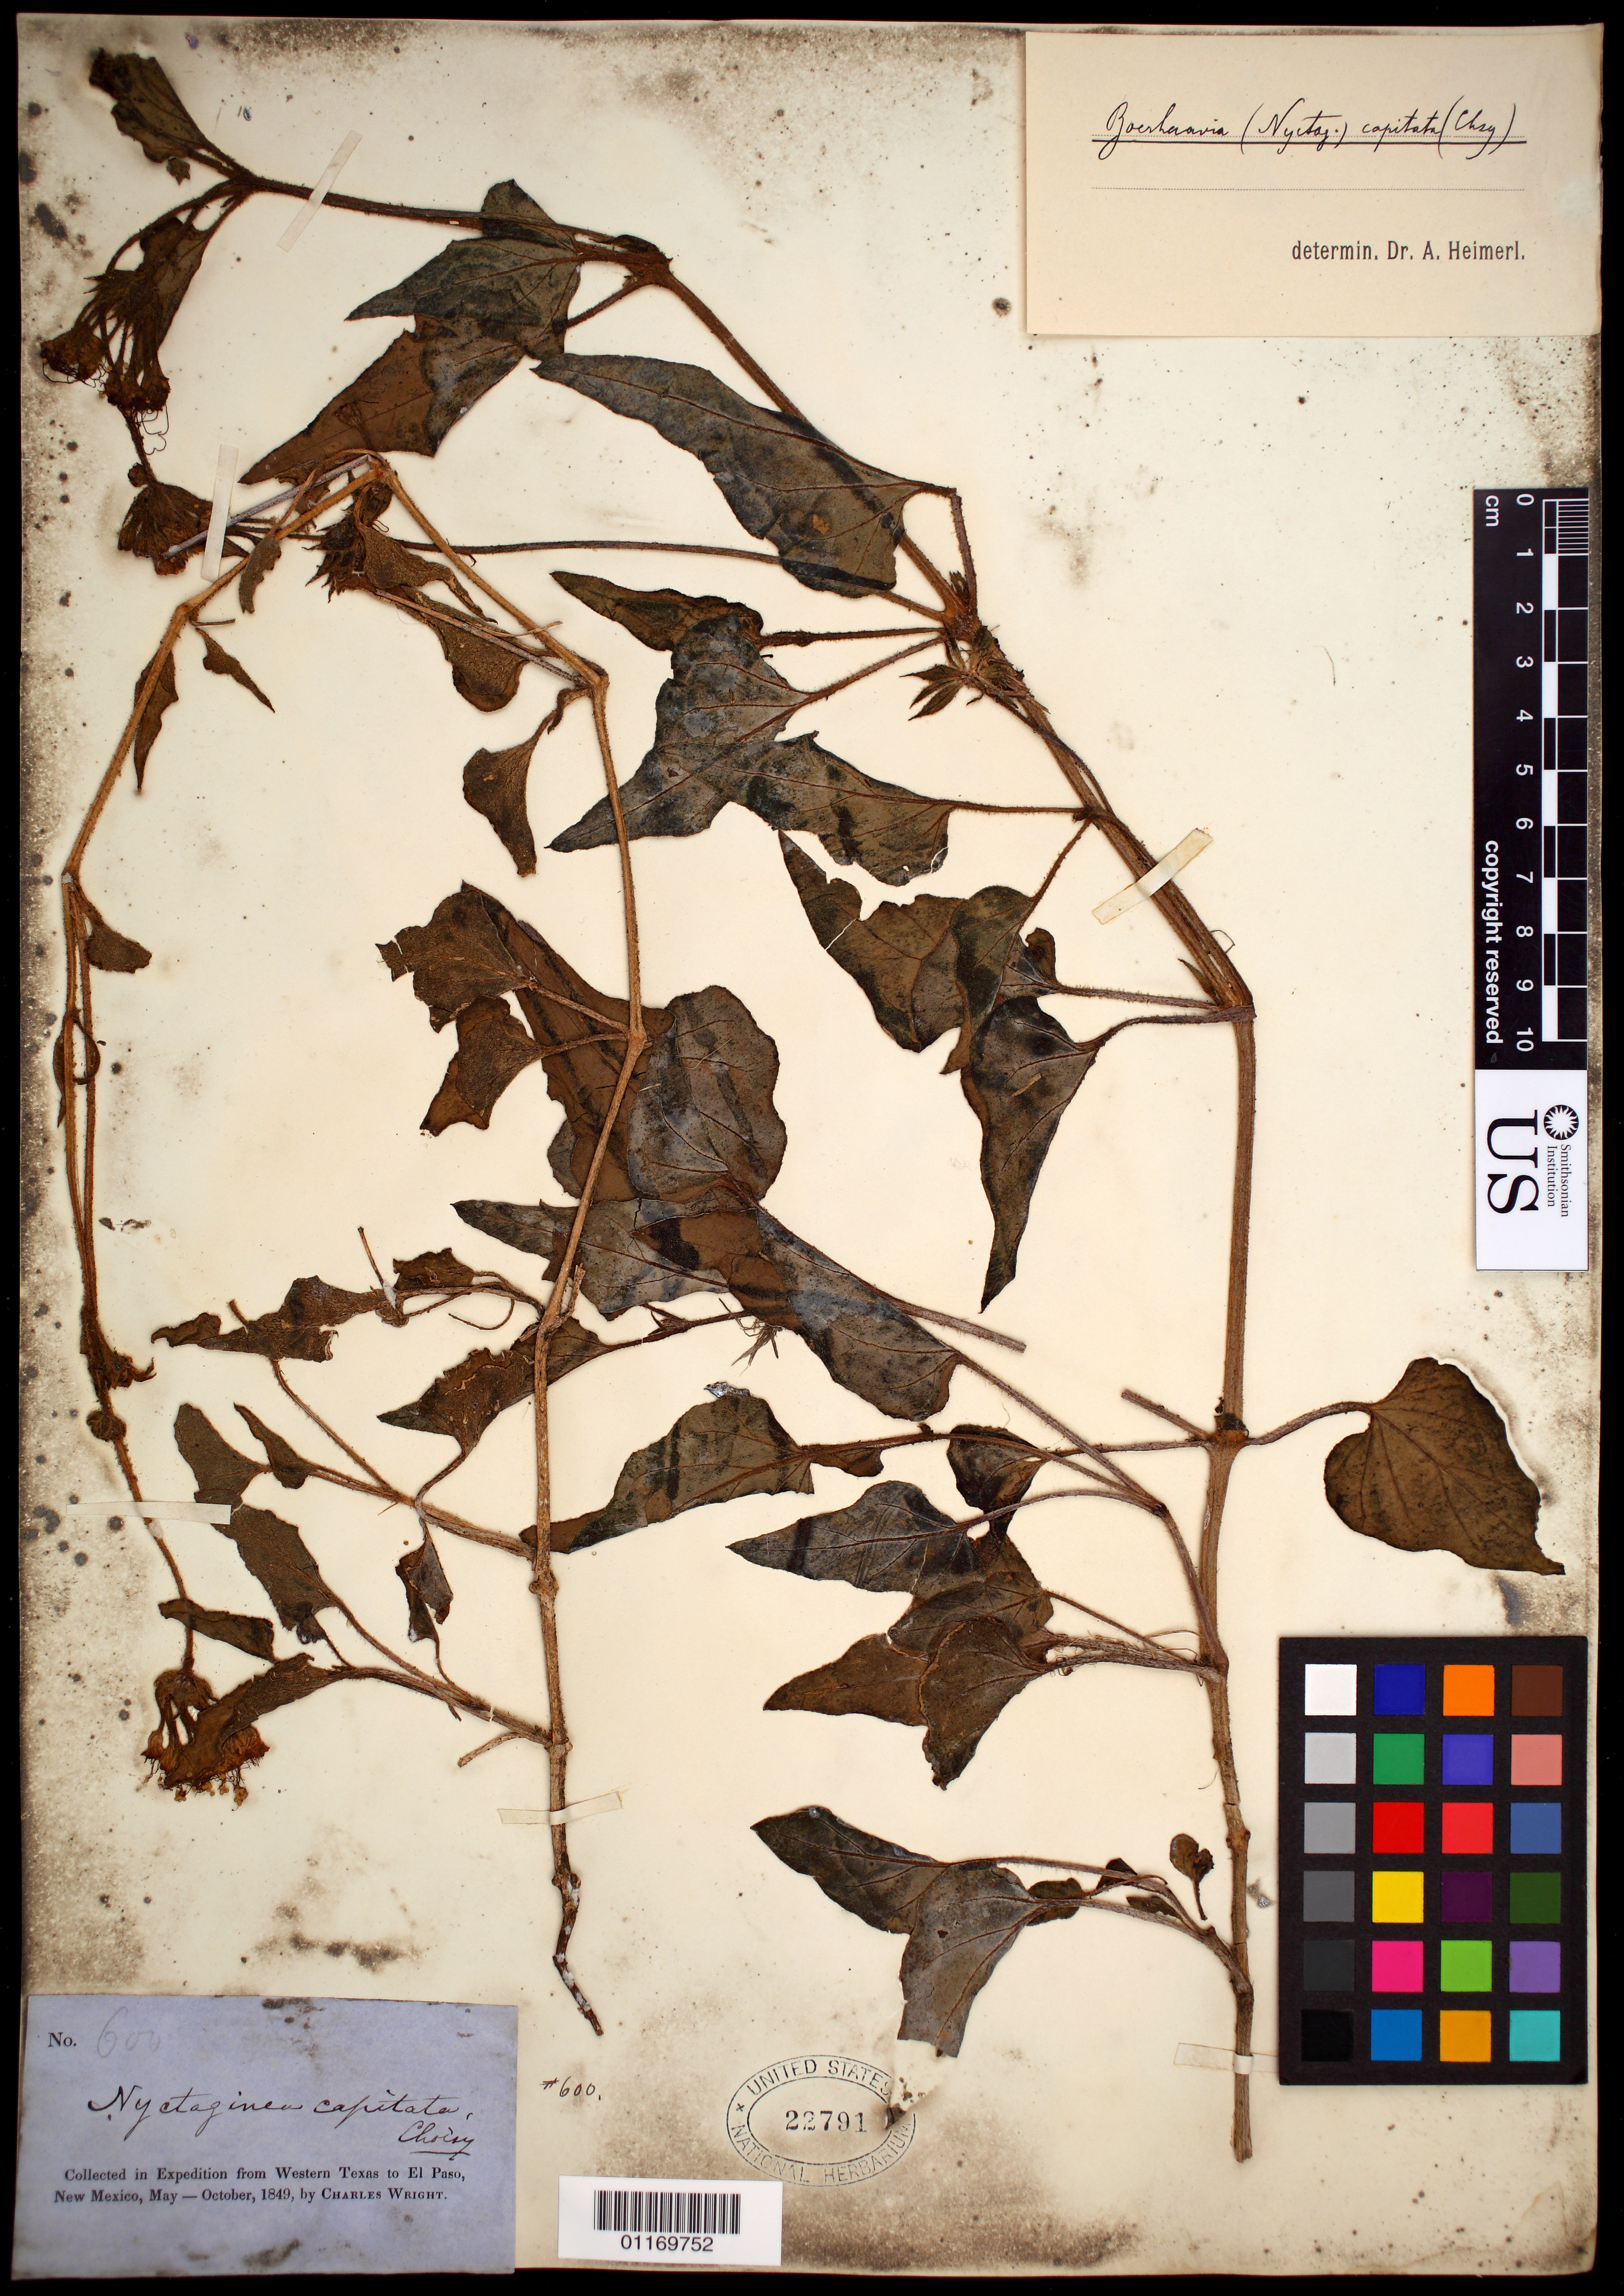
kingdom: Plantae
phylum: Tracheophyta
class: Magnoliopsida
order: Caryophyllales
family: Nyctaginaceae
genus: Boerhavia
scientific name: Boerhavia capitata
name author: (Choisy) Heimerl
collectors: C. Wright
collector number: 600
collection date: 1849-05/1849-10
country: United States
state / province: New Mexico / Texas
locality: from Western Texas to El Paso, New Mexico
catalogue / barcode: US 22791